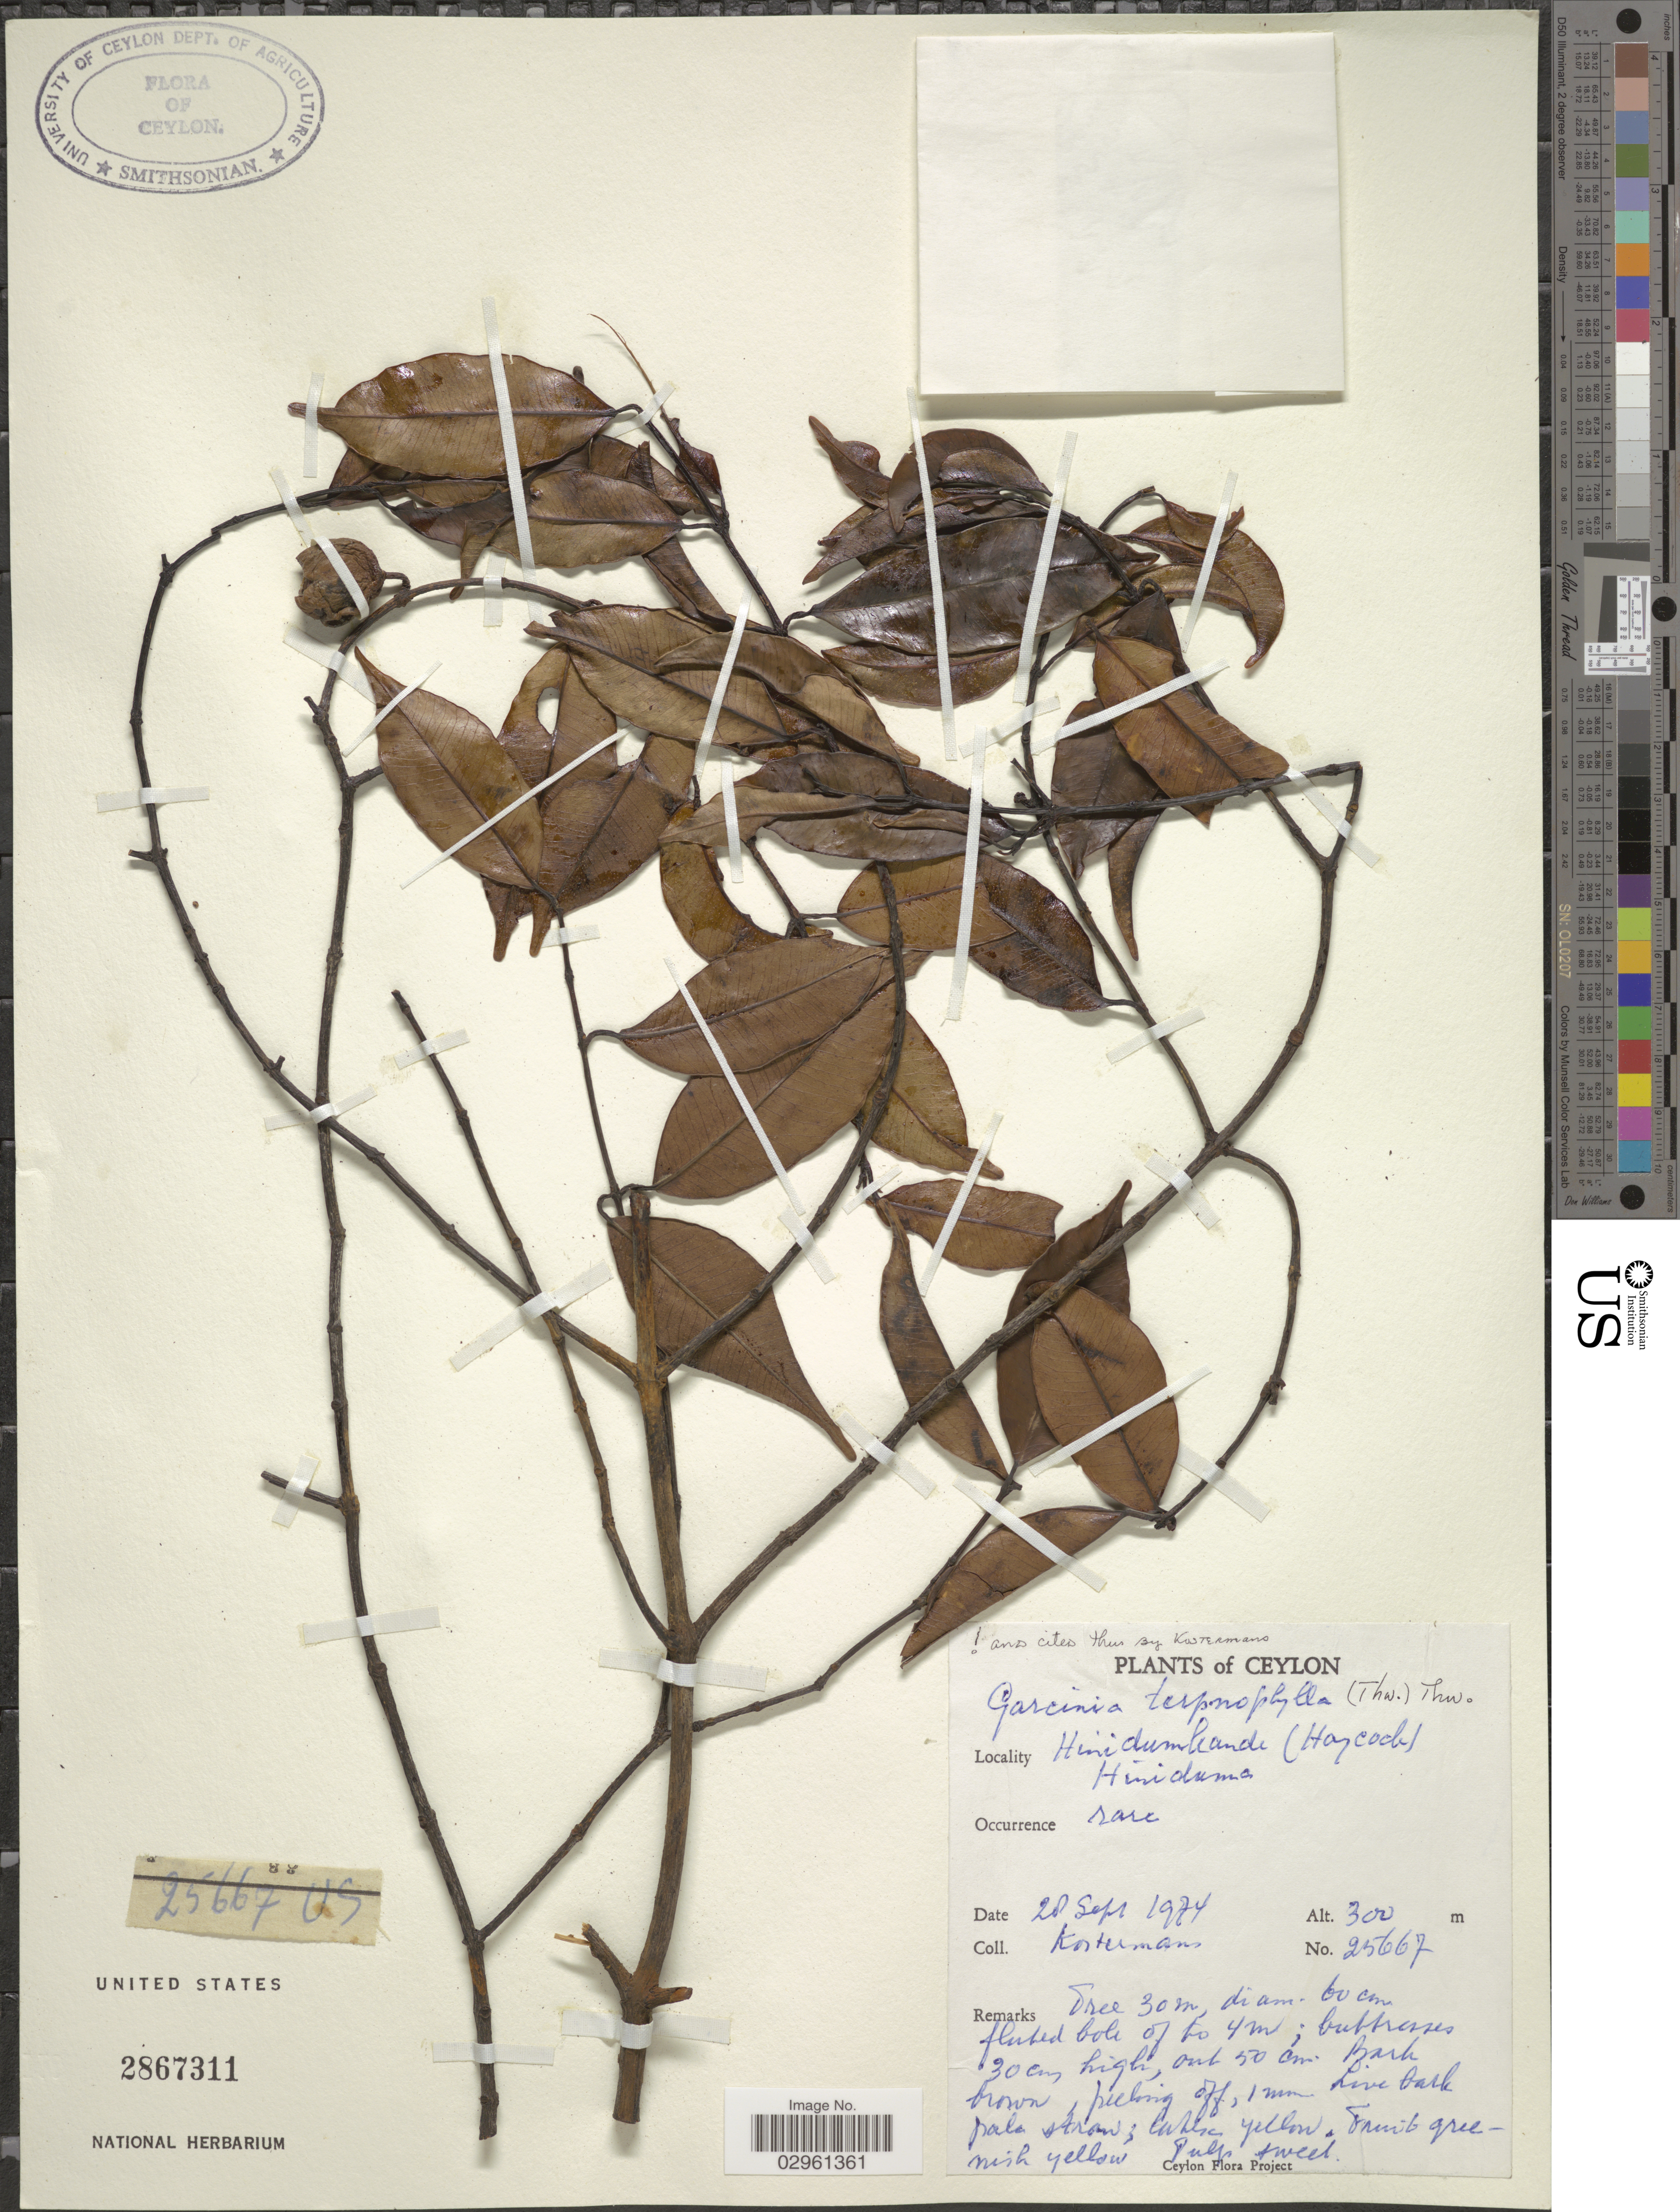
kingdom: Plantae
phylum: Tracheophyta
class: Magnoliopsida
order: Malpighiales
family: Clusiaceae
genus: Garcinia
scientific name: Garcinia terpnophylla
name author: Thwaites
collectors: Kostermans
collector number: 25667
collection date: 1974-09-28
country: Sri Lanka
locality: Ceylon. Hinidumkande (Haycock) Hiniduma.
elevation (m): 300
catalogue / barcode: US 2867311